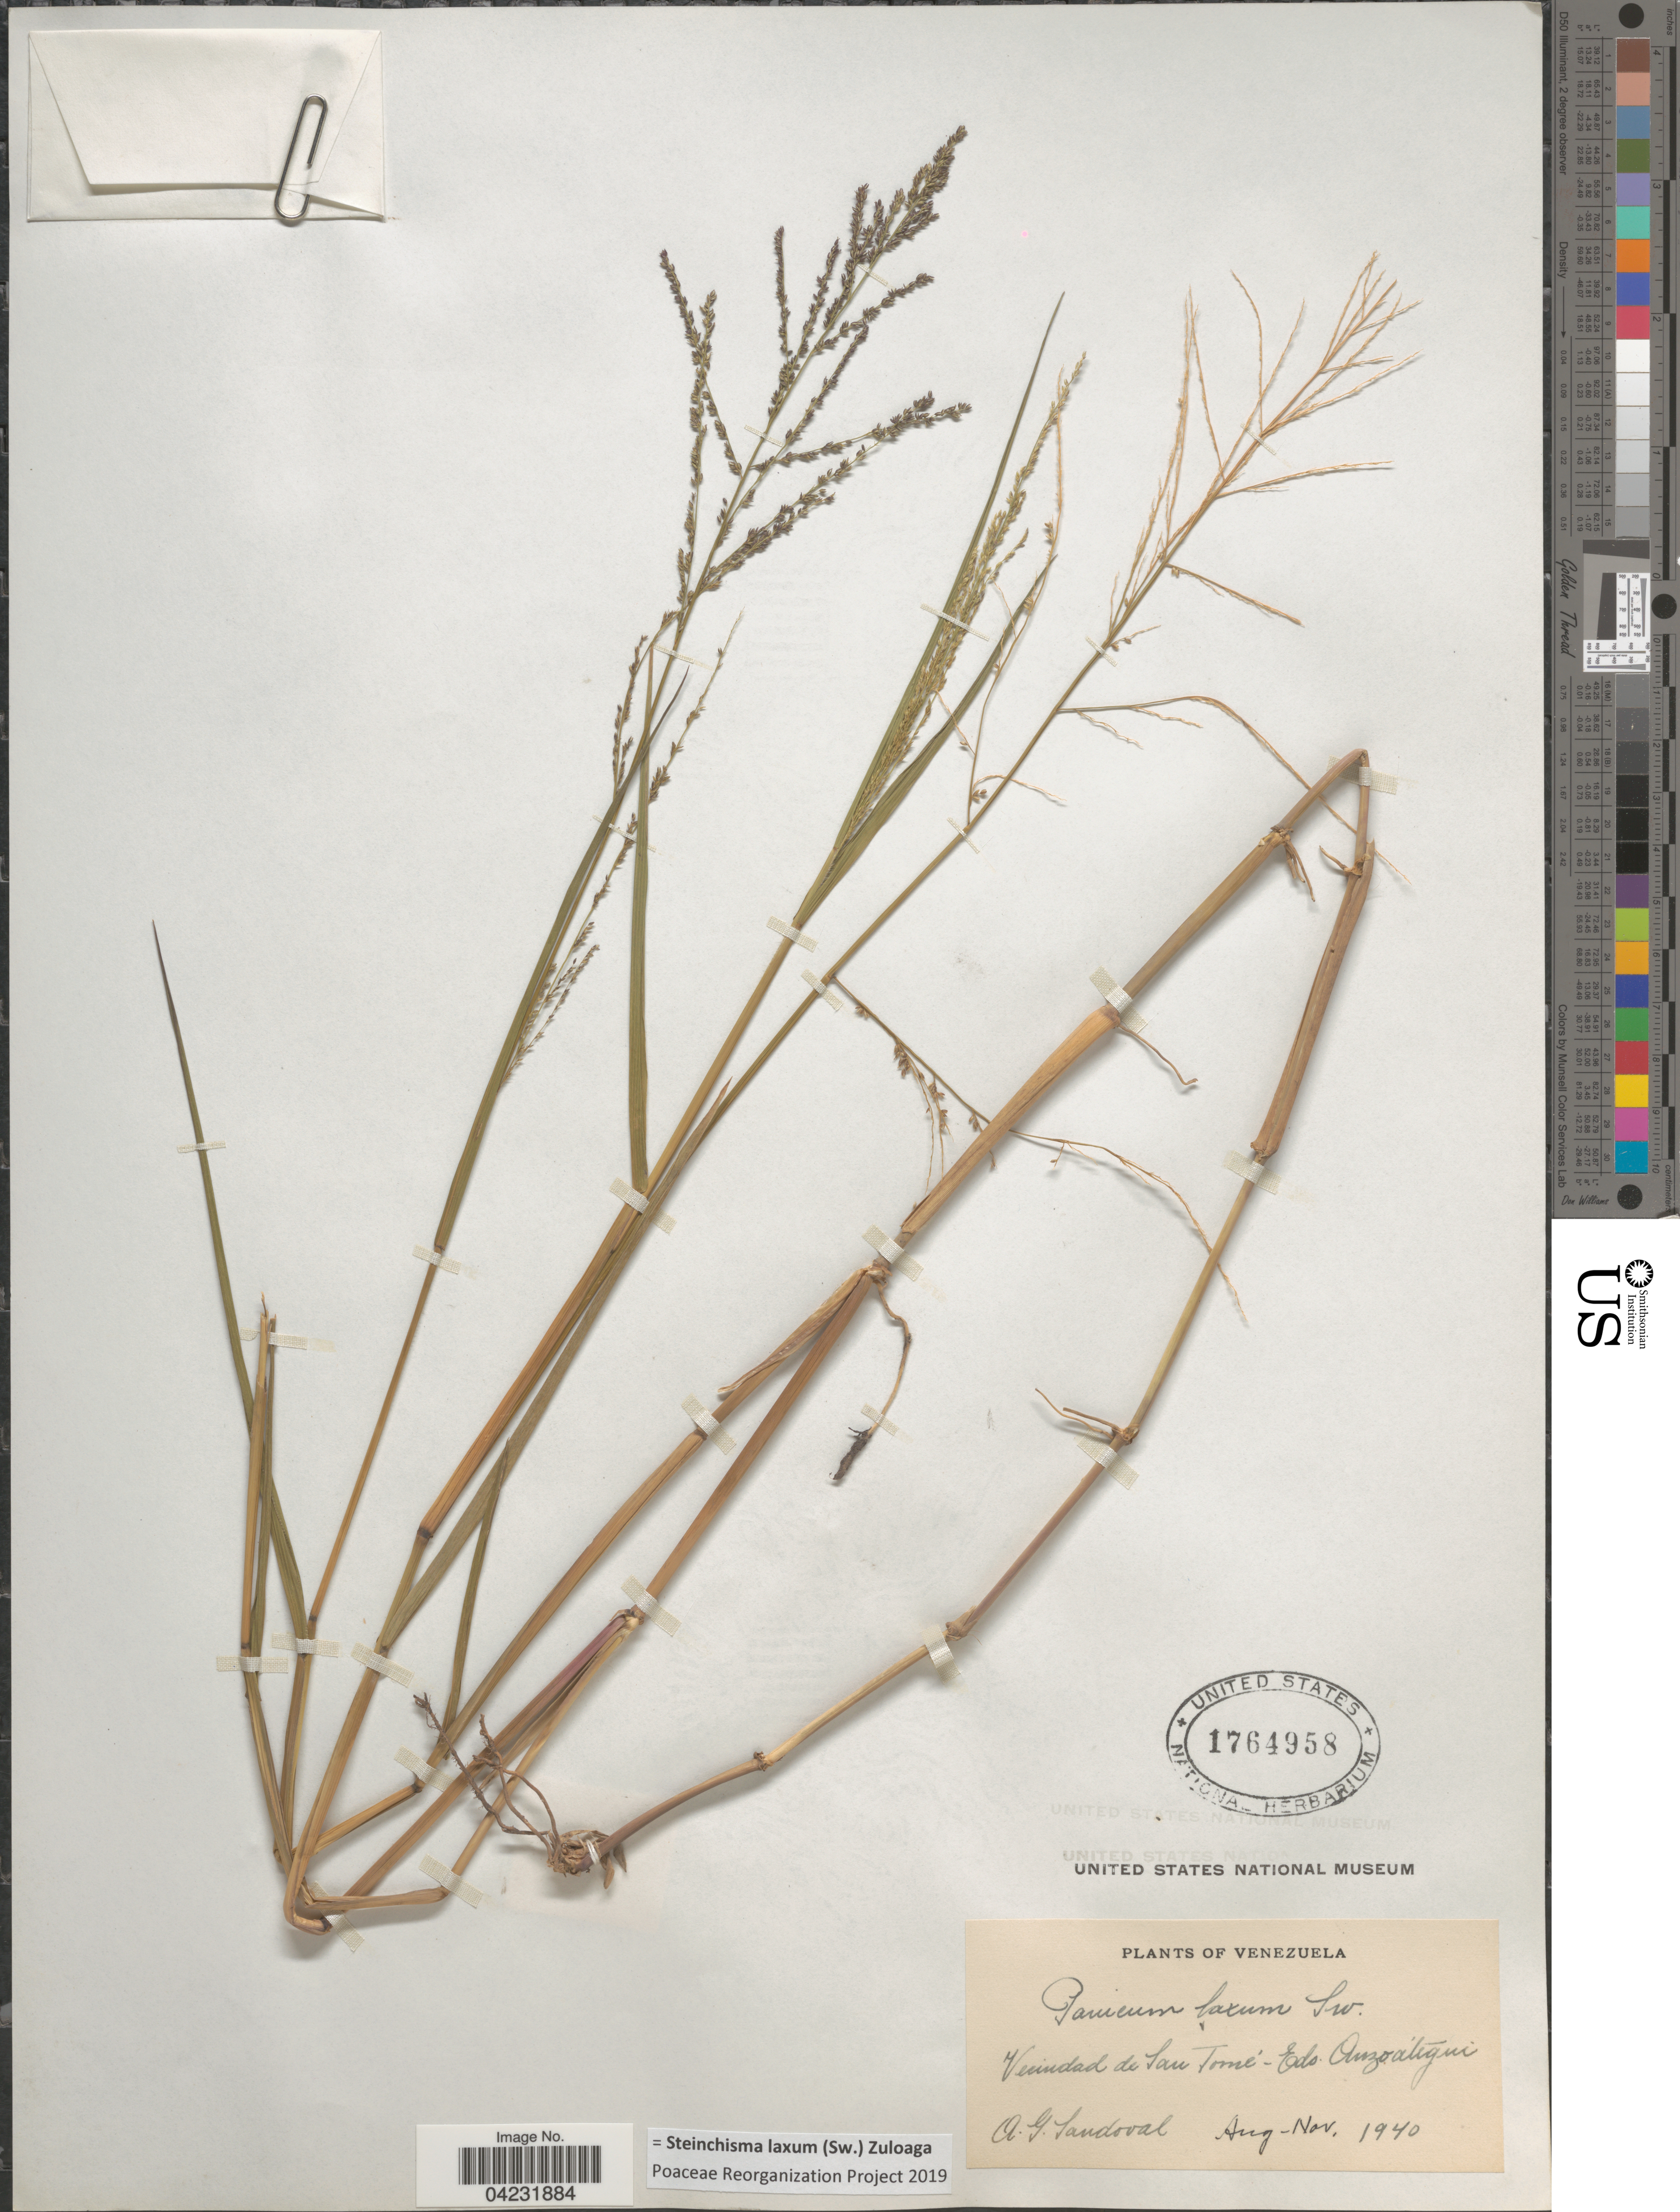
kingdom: Plantae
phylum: Tracheophyta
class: Liliopsida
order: Poales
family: Poaceae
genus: Steinchisma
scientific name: Steinchisma laxum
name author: (Sw.) Zuloaga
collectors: A. G. Sandoval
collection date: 1940-08/1940-11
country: Venezuela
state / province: Anzoategui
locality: Vecindad de San Tomé.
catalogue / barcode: US 1764958